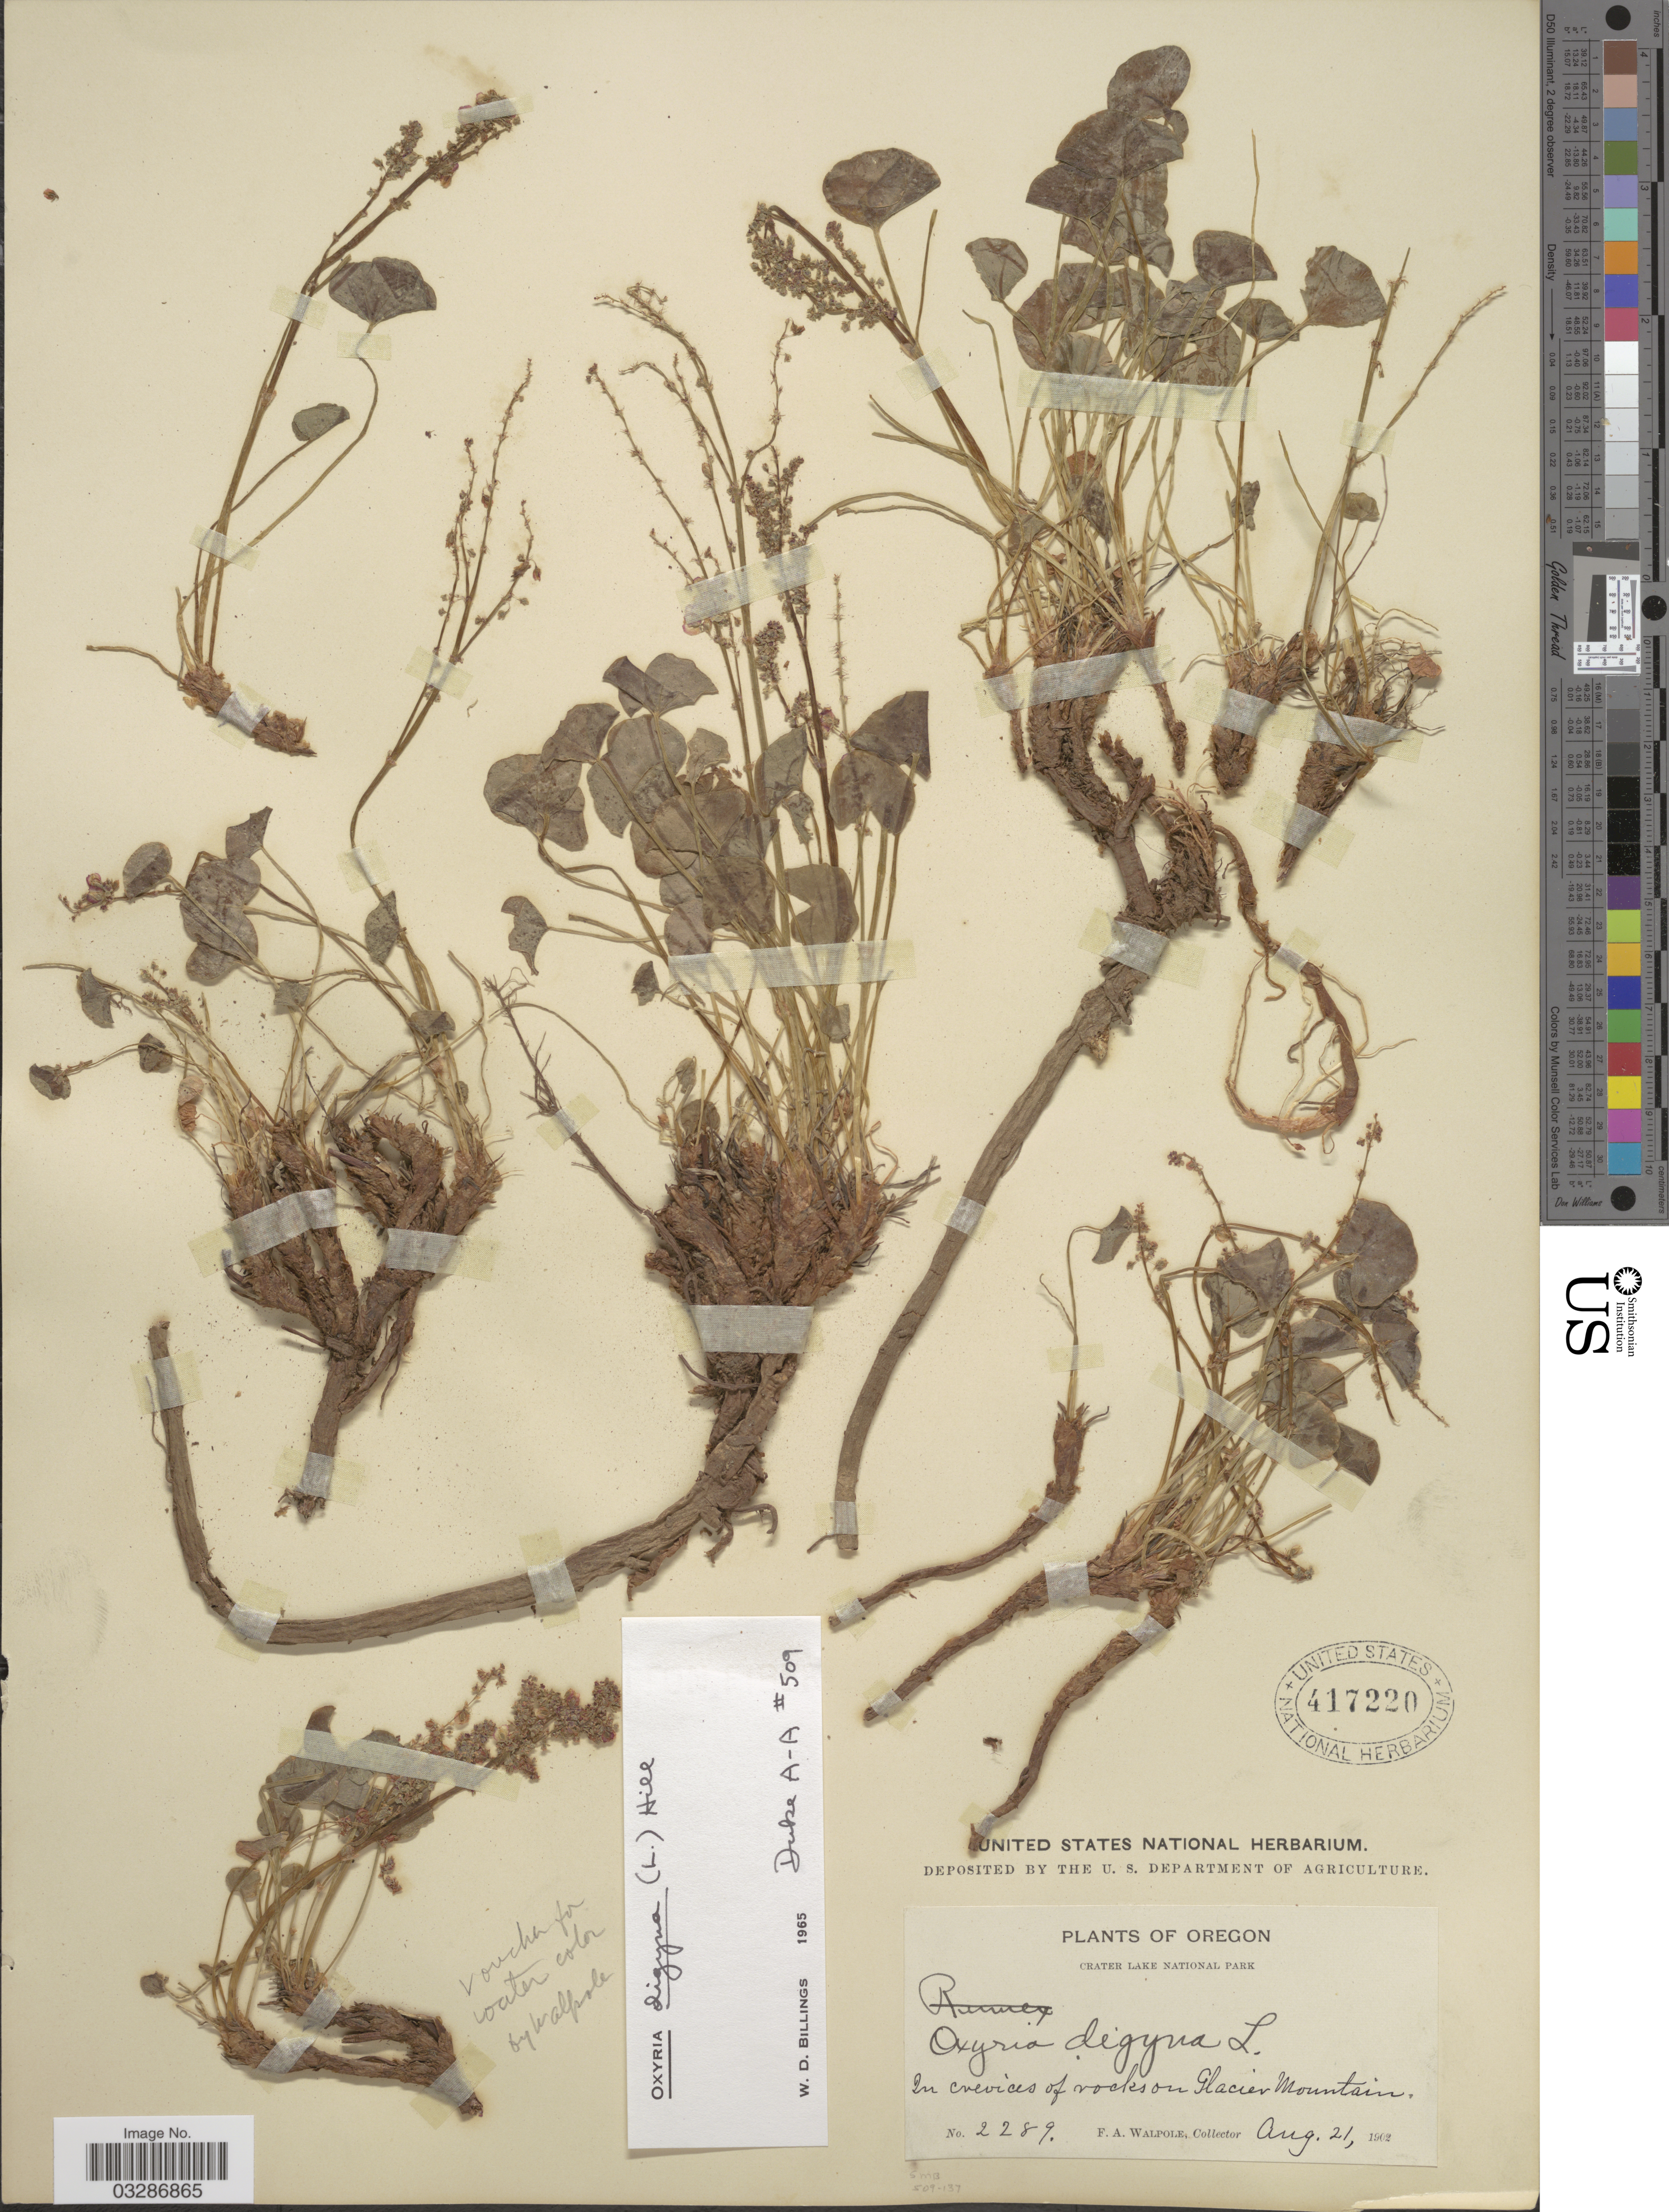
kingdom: Plantae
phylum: Tracheophyta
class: Magnoliopsida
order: Caryophyllales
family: Polygonaceae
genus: Oxyria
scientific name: Oxyria digyna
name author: (L.) Hill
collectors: F. Walpole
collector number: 2289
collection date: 1902-08-21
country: United States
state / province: Oregon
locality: Crater Lake National Park. In crevices of rocks on Glacier Mountain.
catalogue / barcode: US 417220